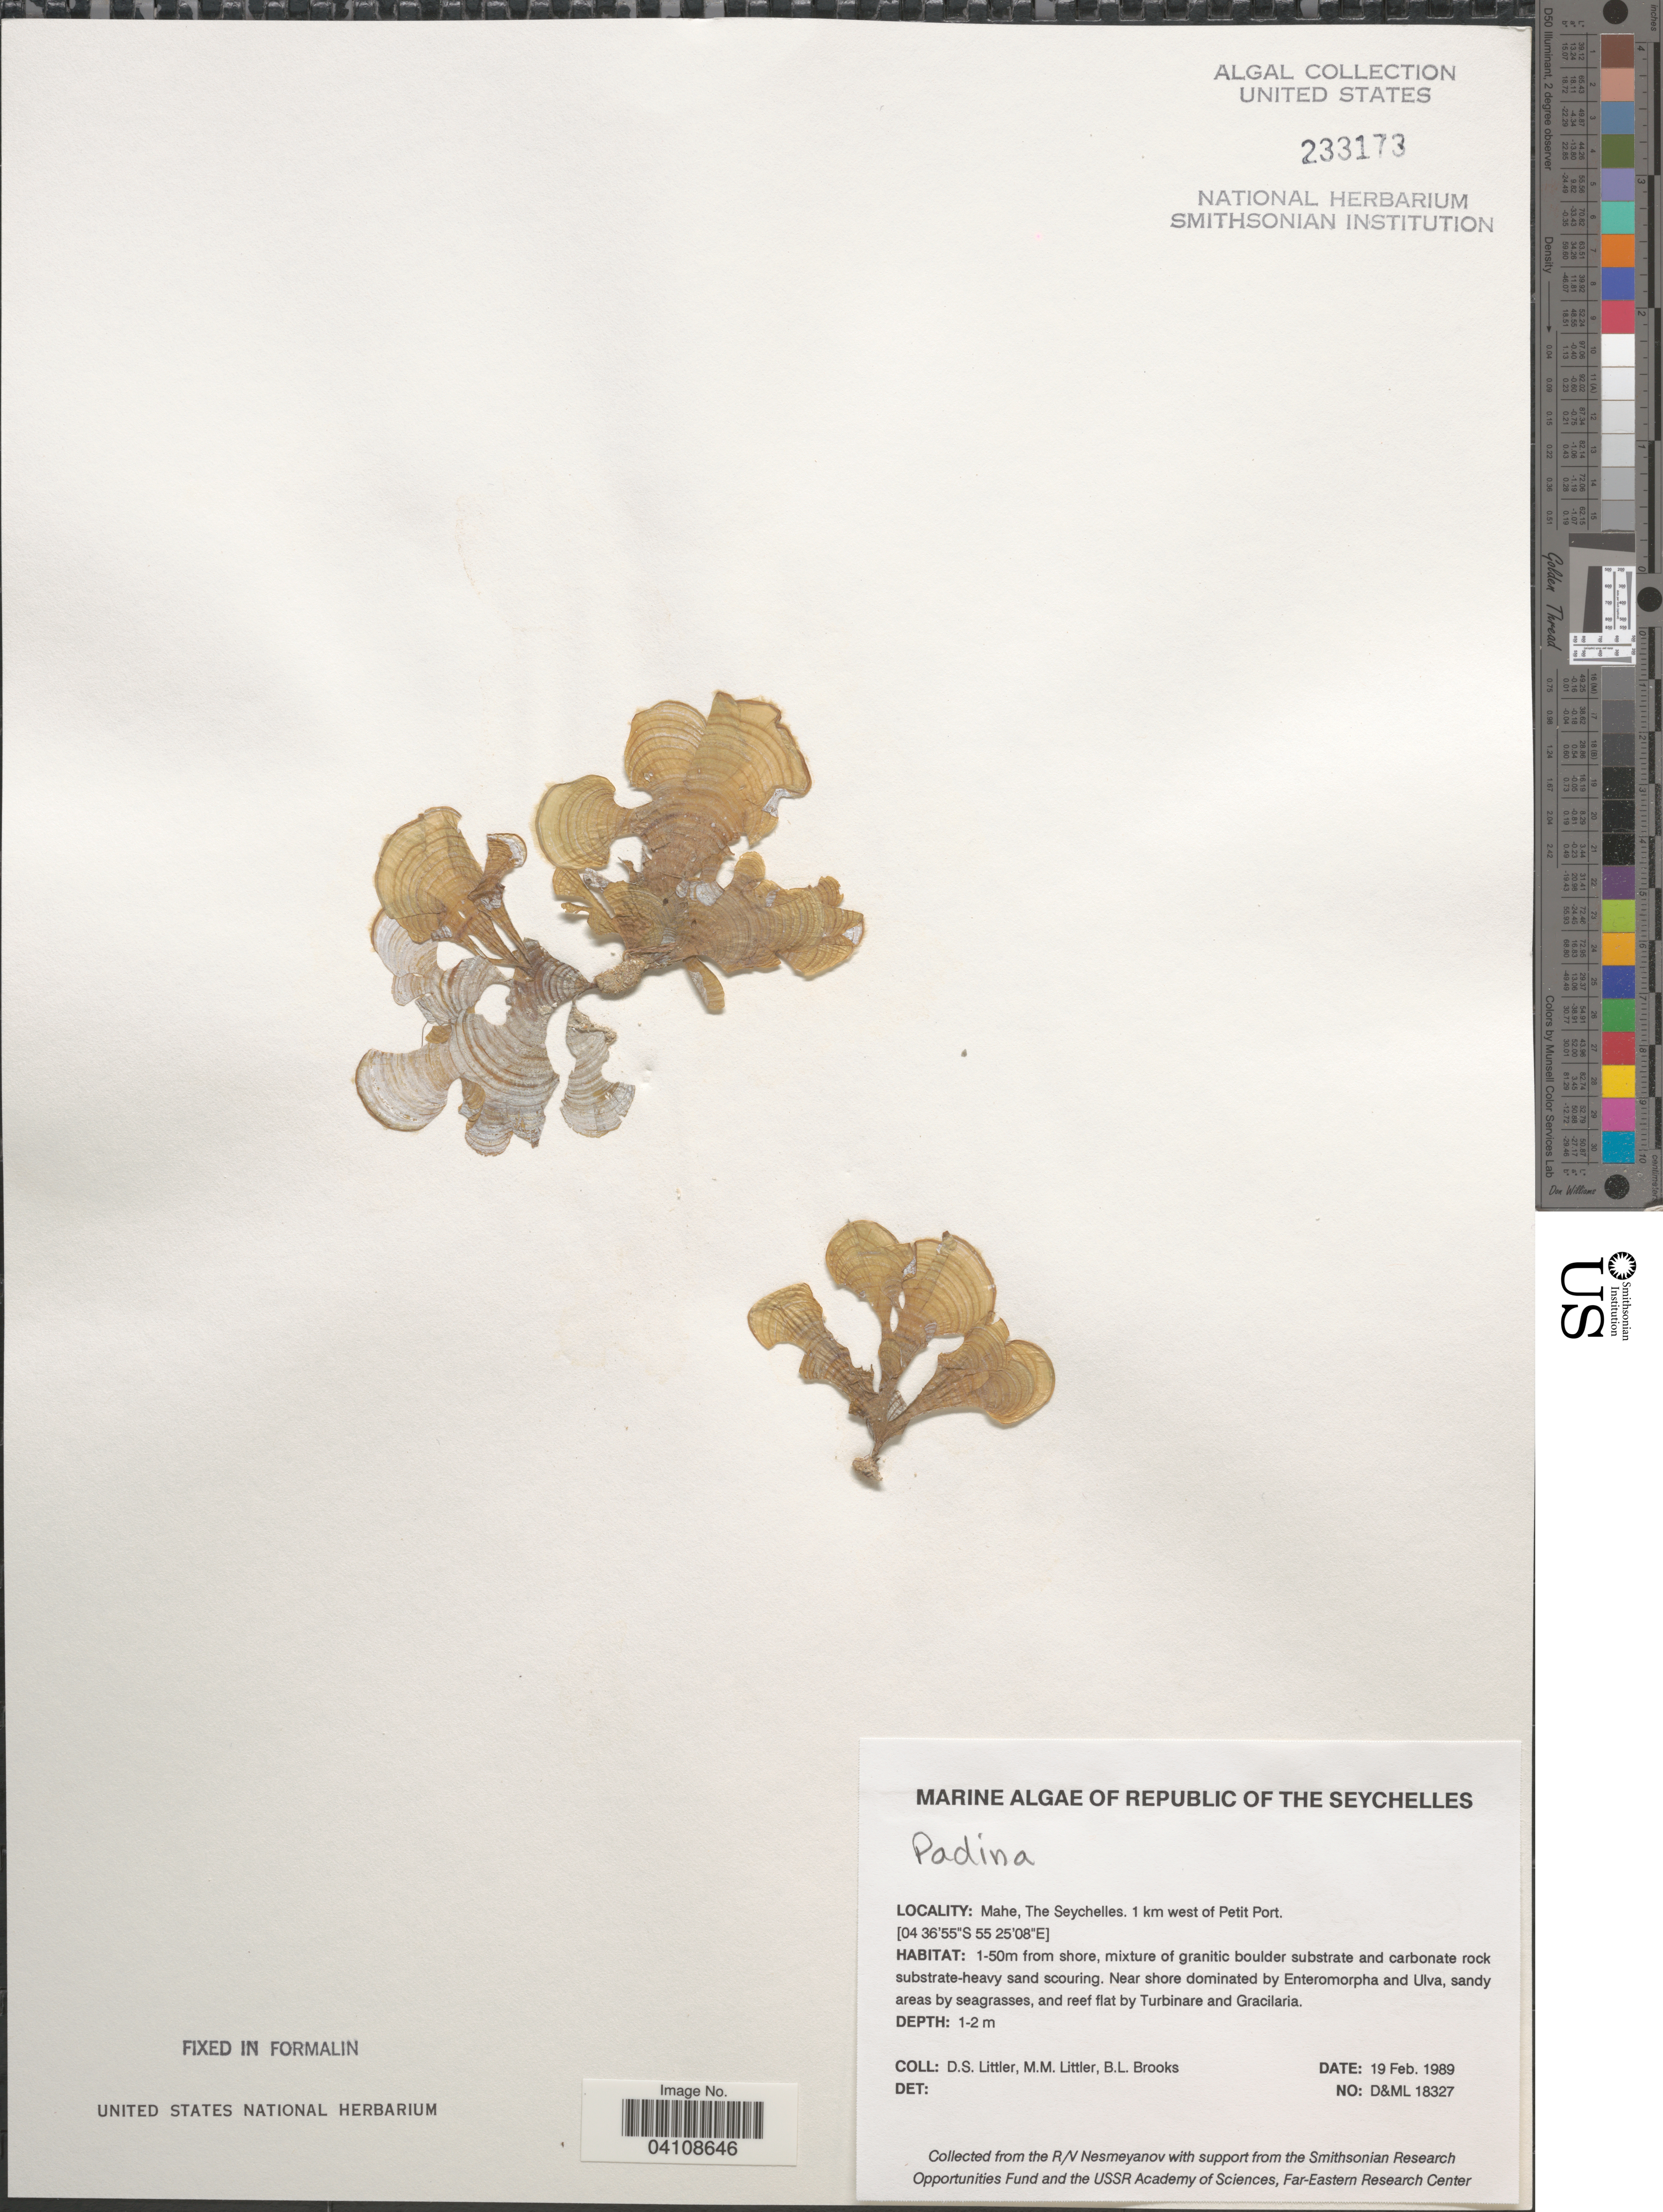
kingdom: Chromista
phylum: Ochrophyta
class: Phaeophyceae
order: Dictyotales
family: Dictyotaceae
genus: Padina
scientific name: Padina sp.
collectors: D. S. Littler & B. Brooks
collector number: D&ML18327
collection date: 1989-02-19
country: Seychelles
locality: Republic of The Seychelles. Mahe. 1 km west of Petit Port. 1-50m from shore.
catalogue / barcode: US 233173